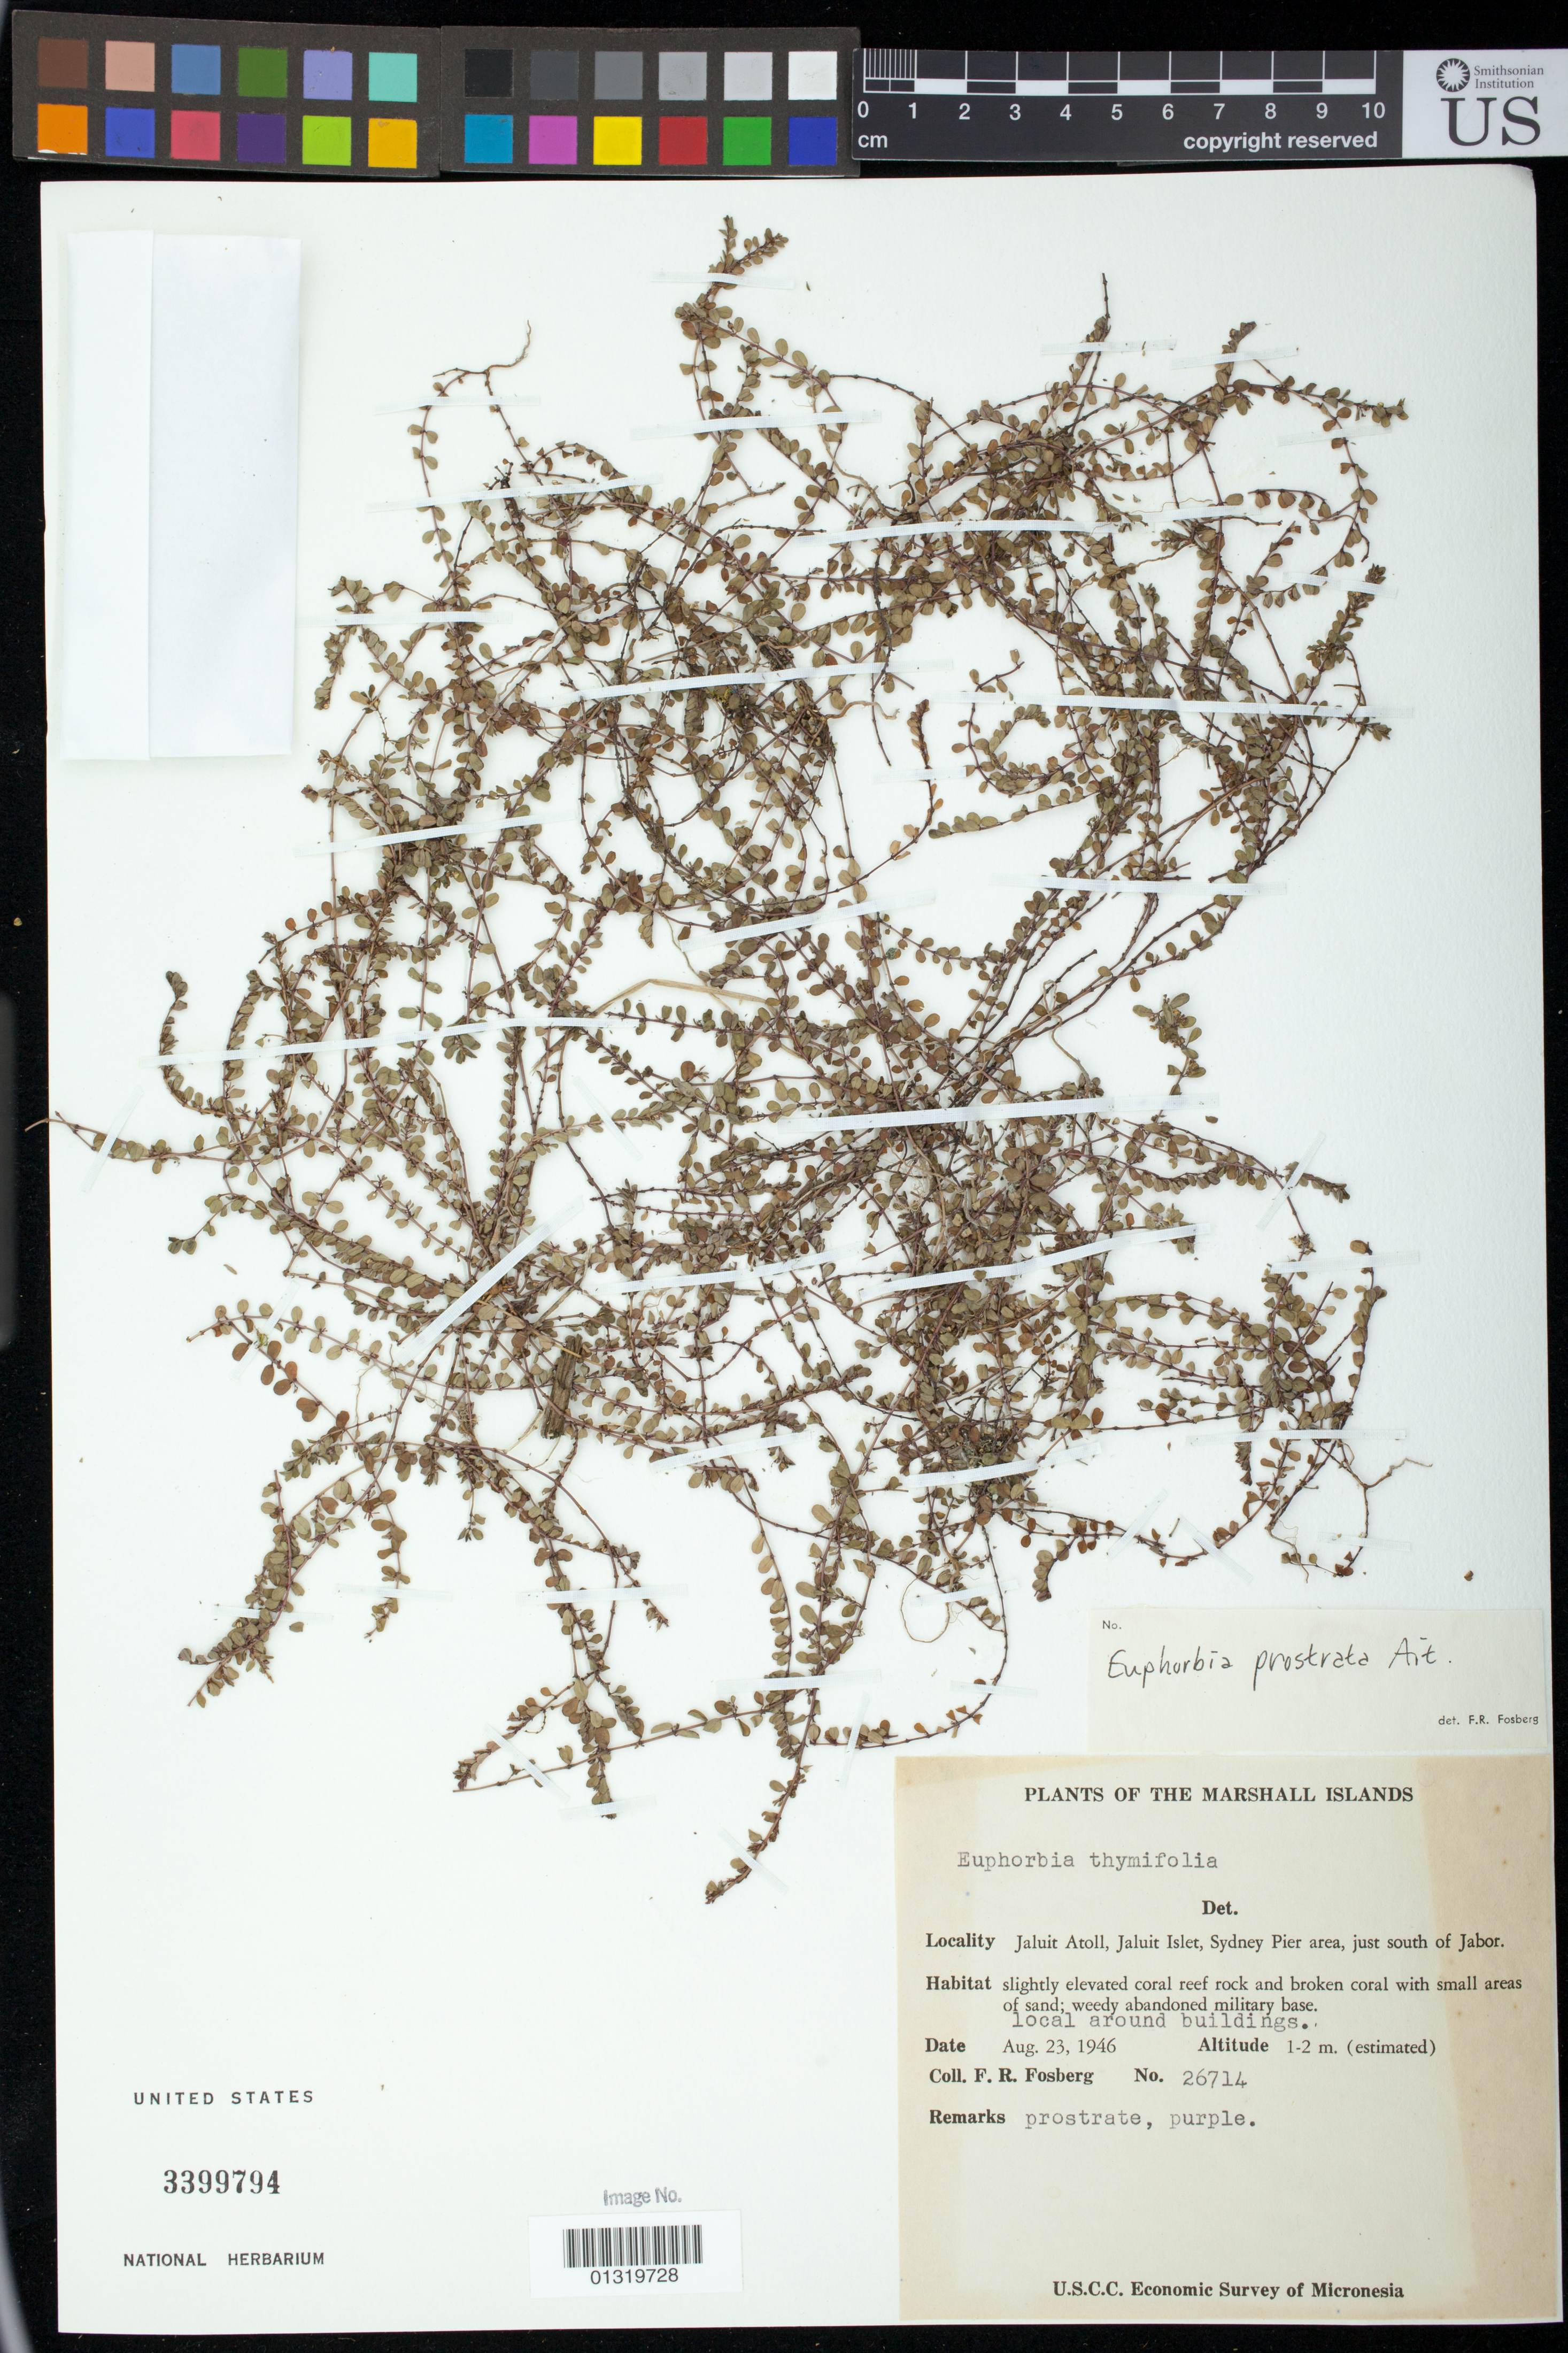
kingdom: Plantae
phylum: Tracheophyta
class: Magnoliopsida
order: Malpighiales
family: Euphorbiaceae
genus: Euphorbia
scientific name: Euphorbia prostrata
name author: Aiton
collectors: F. R. Fosberg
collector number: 26714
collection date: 1946-08-23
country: Marshall Islands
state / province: Jaluit Atoll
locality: Jaluit Atoll, Jaluit Islet, Sydney Pier area, just south of Jabor.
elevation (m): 1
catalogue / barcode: US 3399794